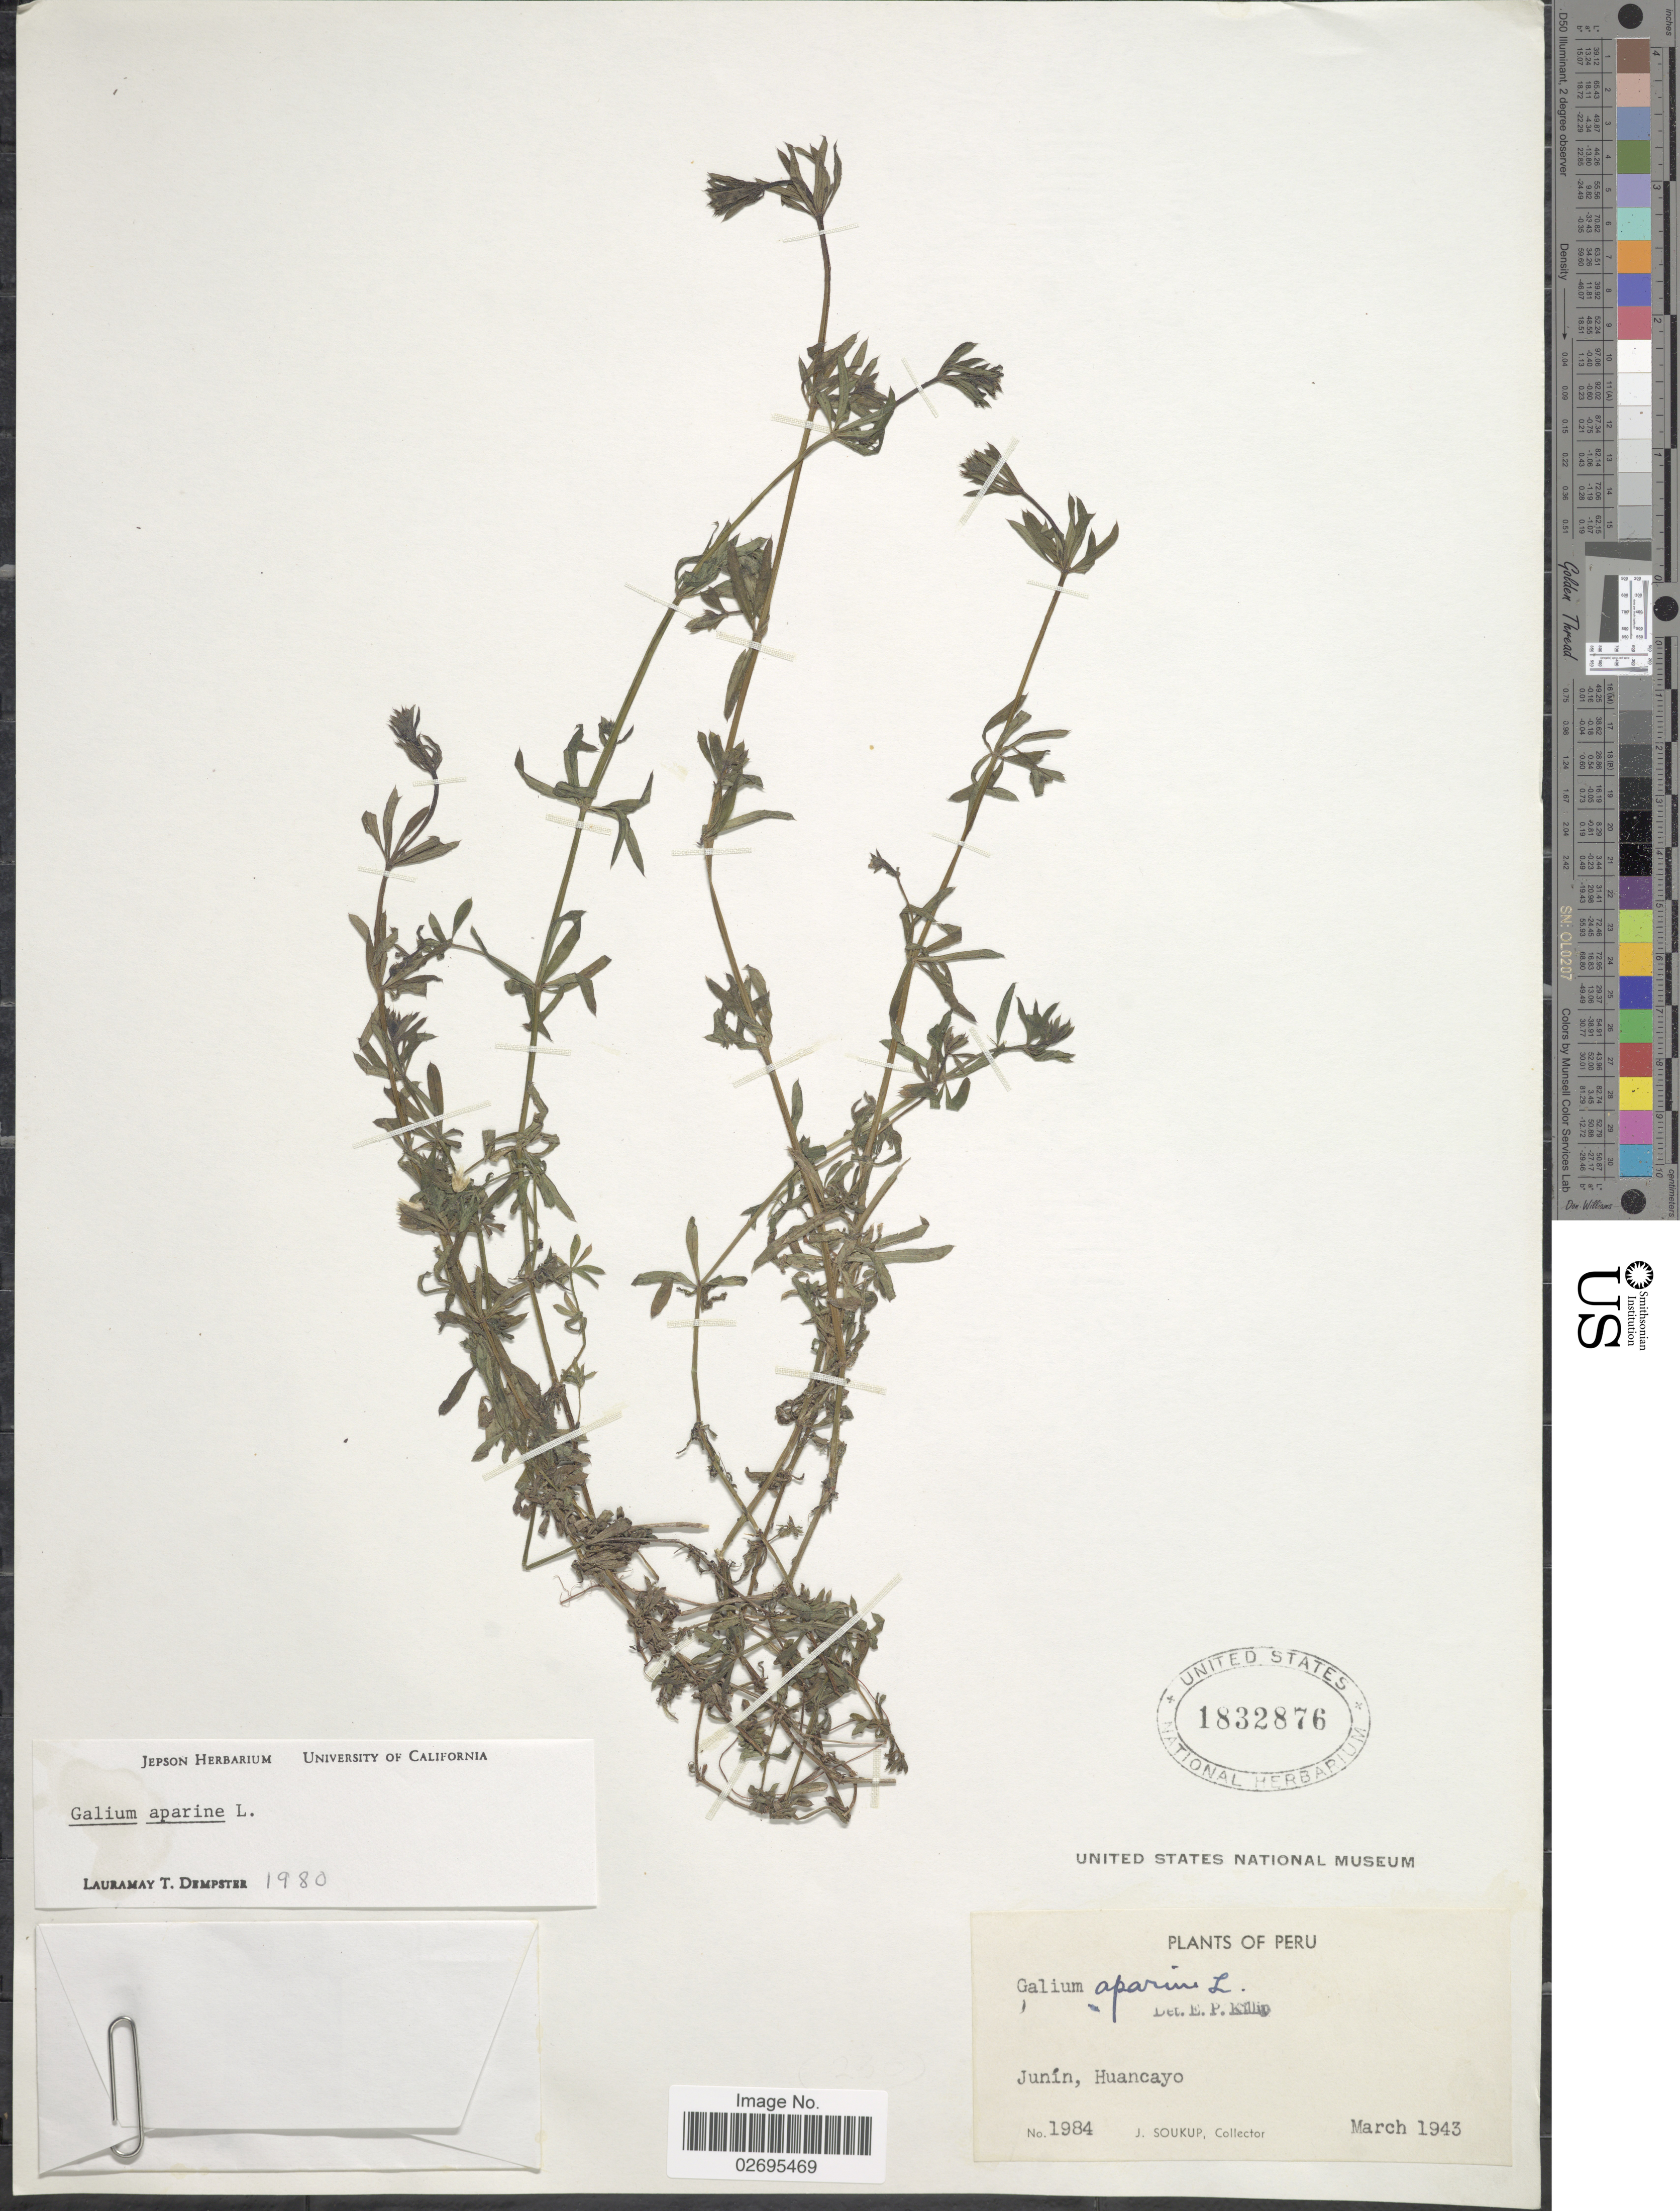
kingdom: Plantae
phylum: Tracheophyta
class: Magnoliopsida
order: Gentianales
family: Rubiaceae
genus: Galium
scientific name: Galium aparine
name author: L.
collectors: J. J. Soukup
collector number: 1984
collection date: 1943-03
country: Peru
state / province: Junín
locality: Huancayo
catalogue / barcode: US 1832876